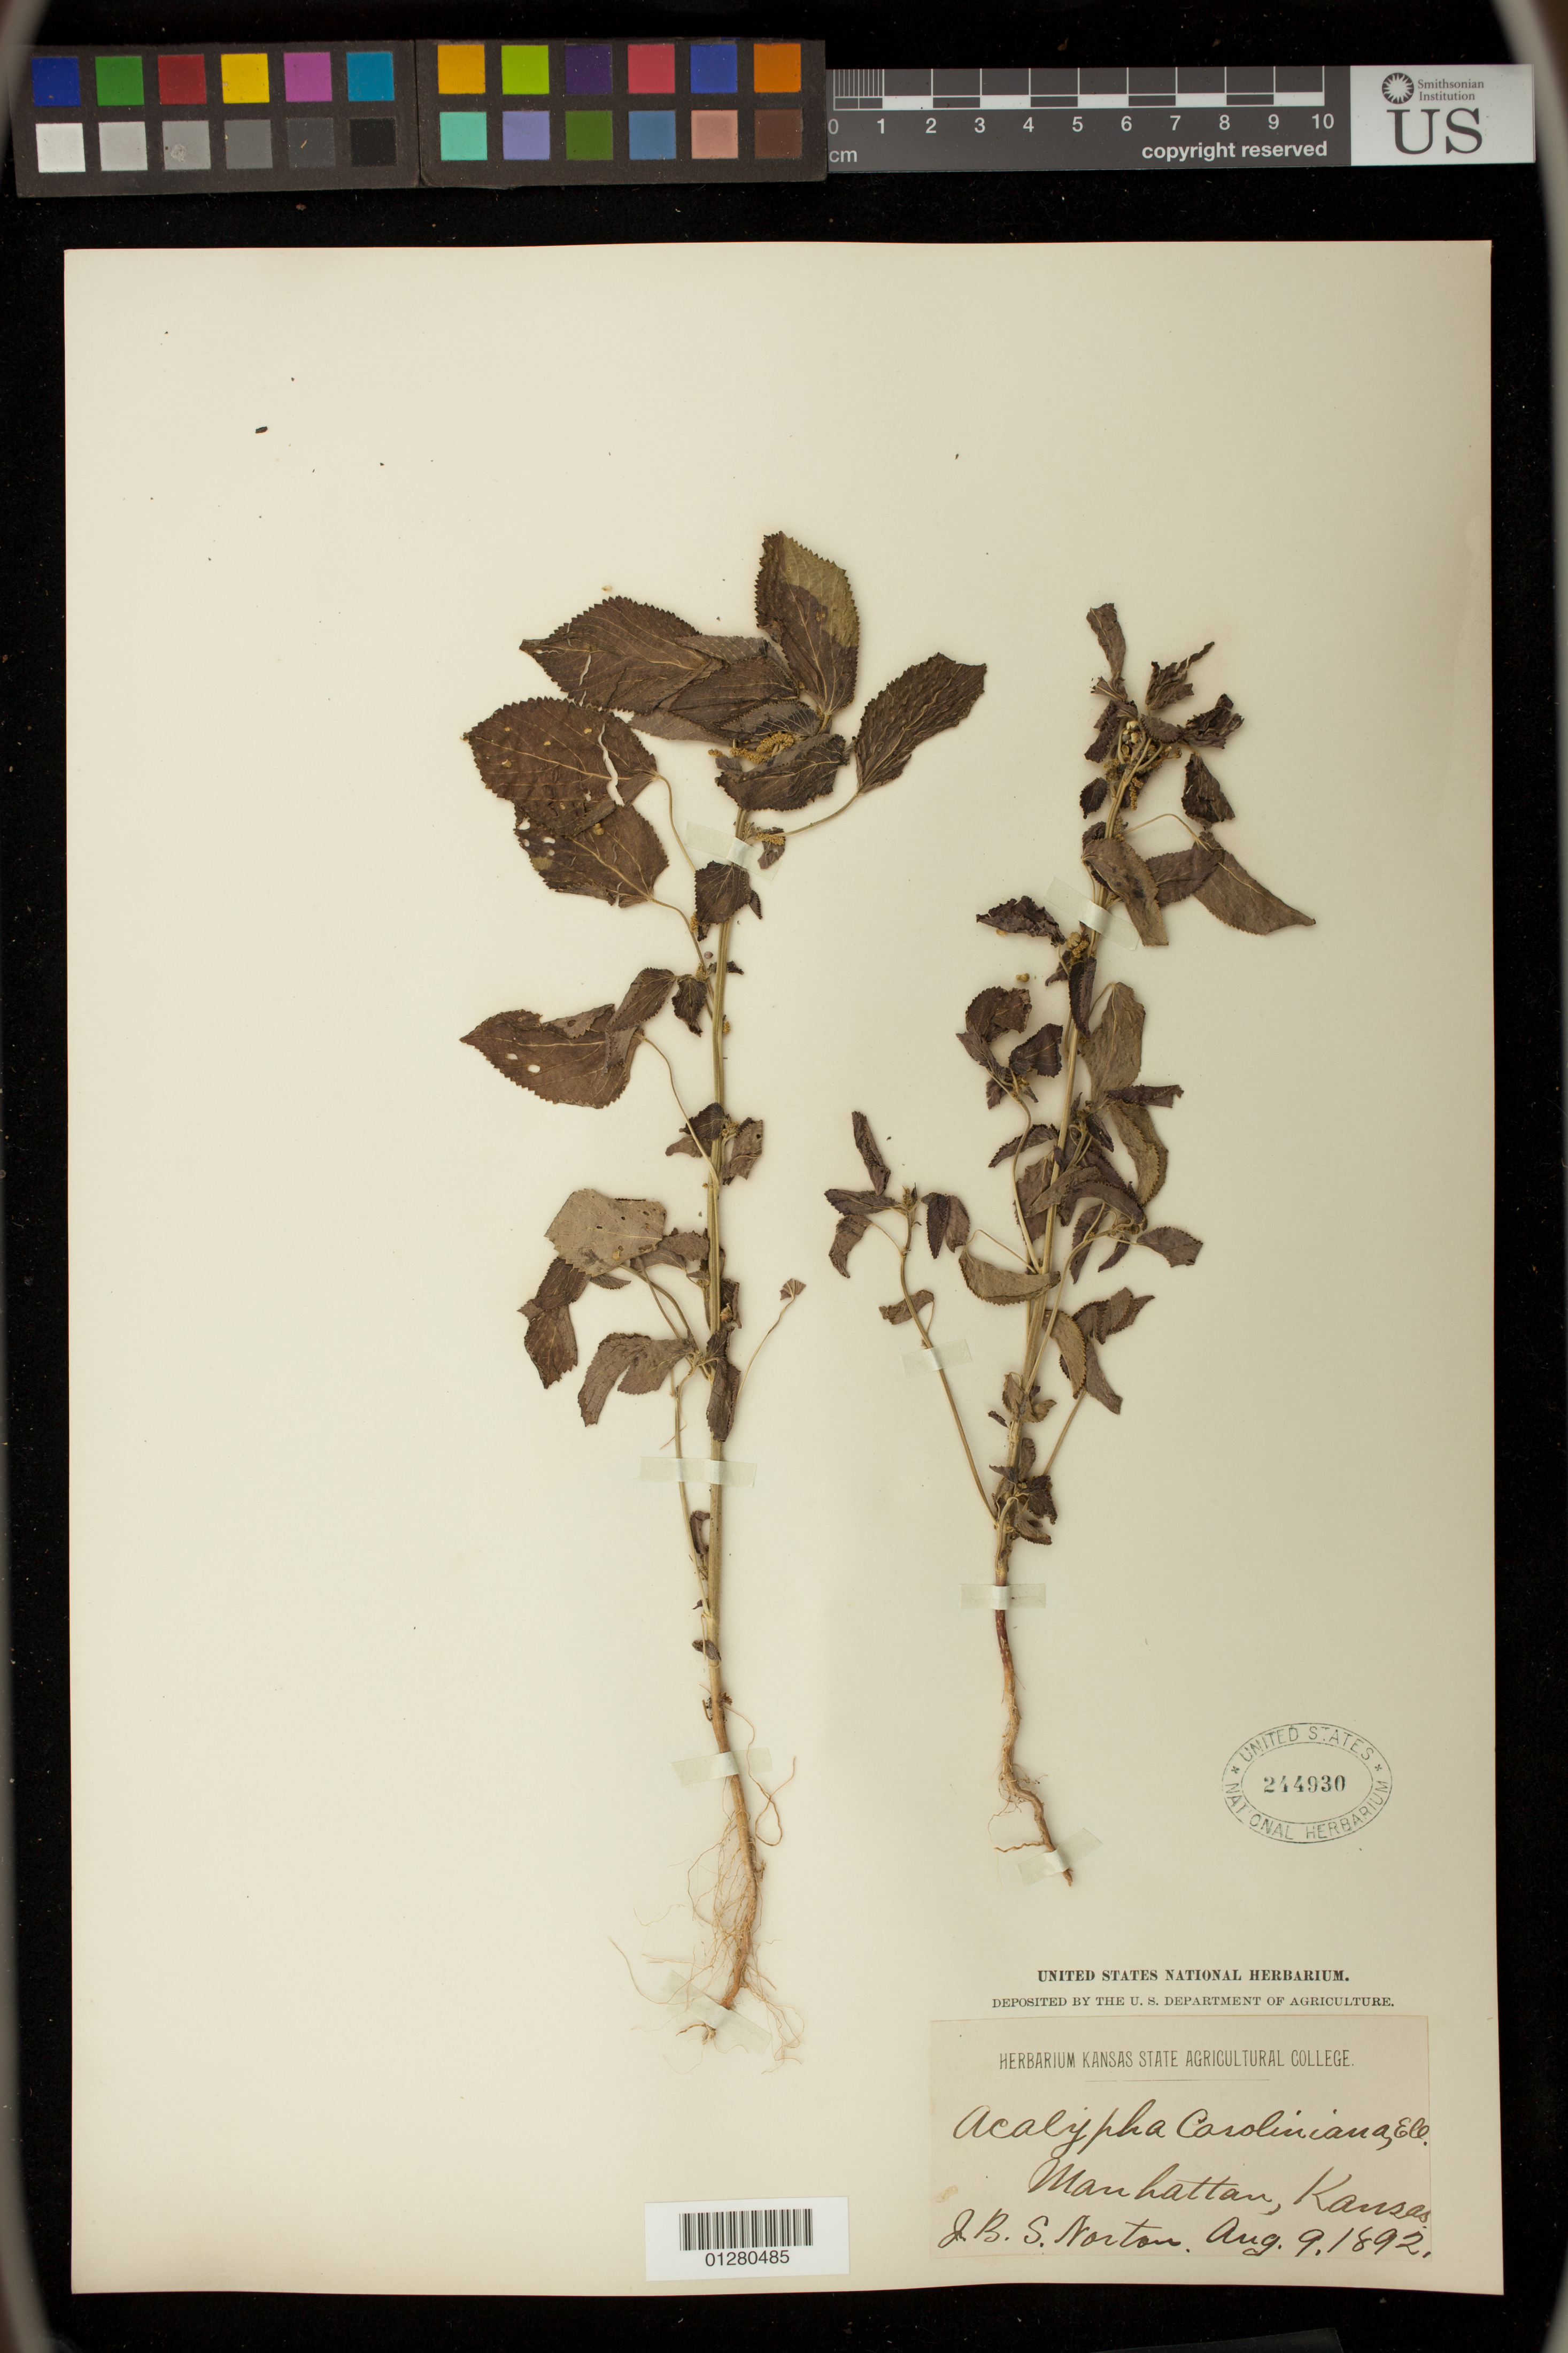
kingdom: Plantae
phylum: Tracheophyta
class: Magnoliopsida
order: Malpighiales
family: Euphorbiaceae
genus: Acalypha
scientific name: Acalypha ostryifolia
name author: Ridd.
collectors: J. B. S. Norton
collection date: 1892-08-09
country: United States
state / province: Kansas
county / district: Riley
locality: Manhattan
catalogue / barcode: US 244930